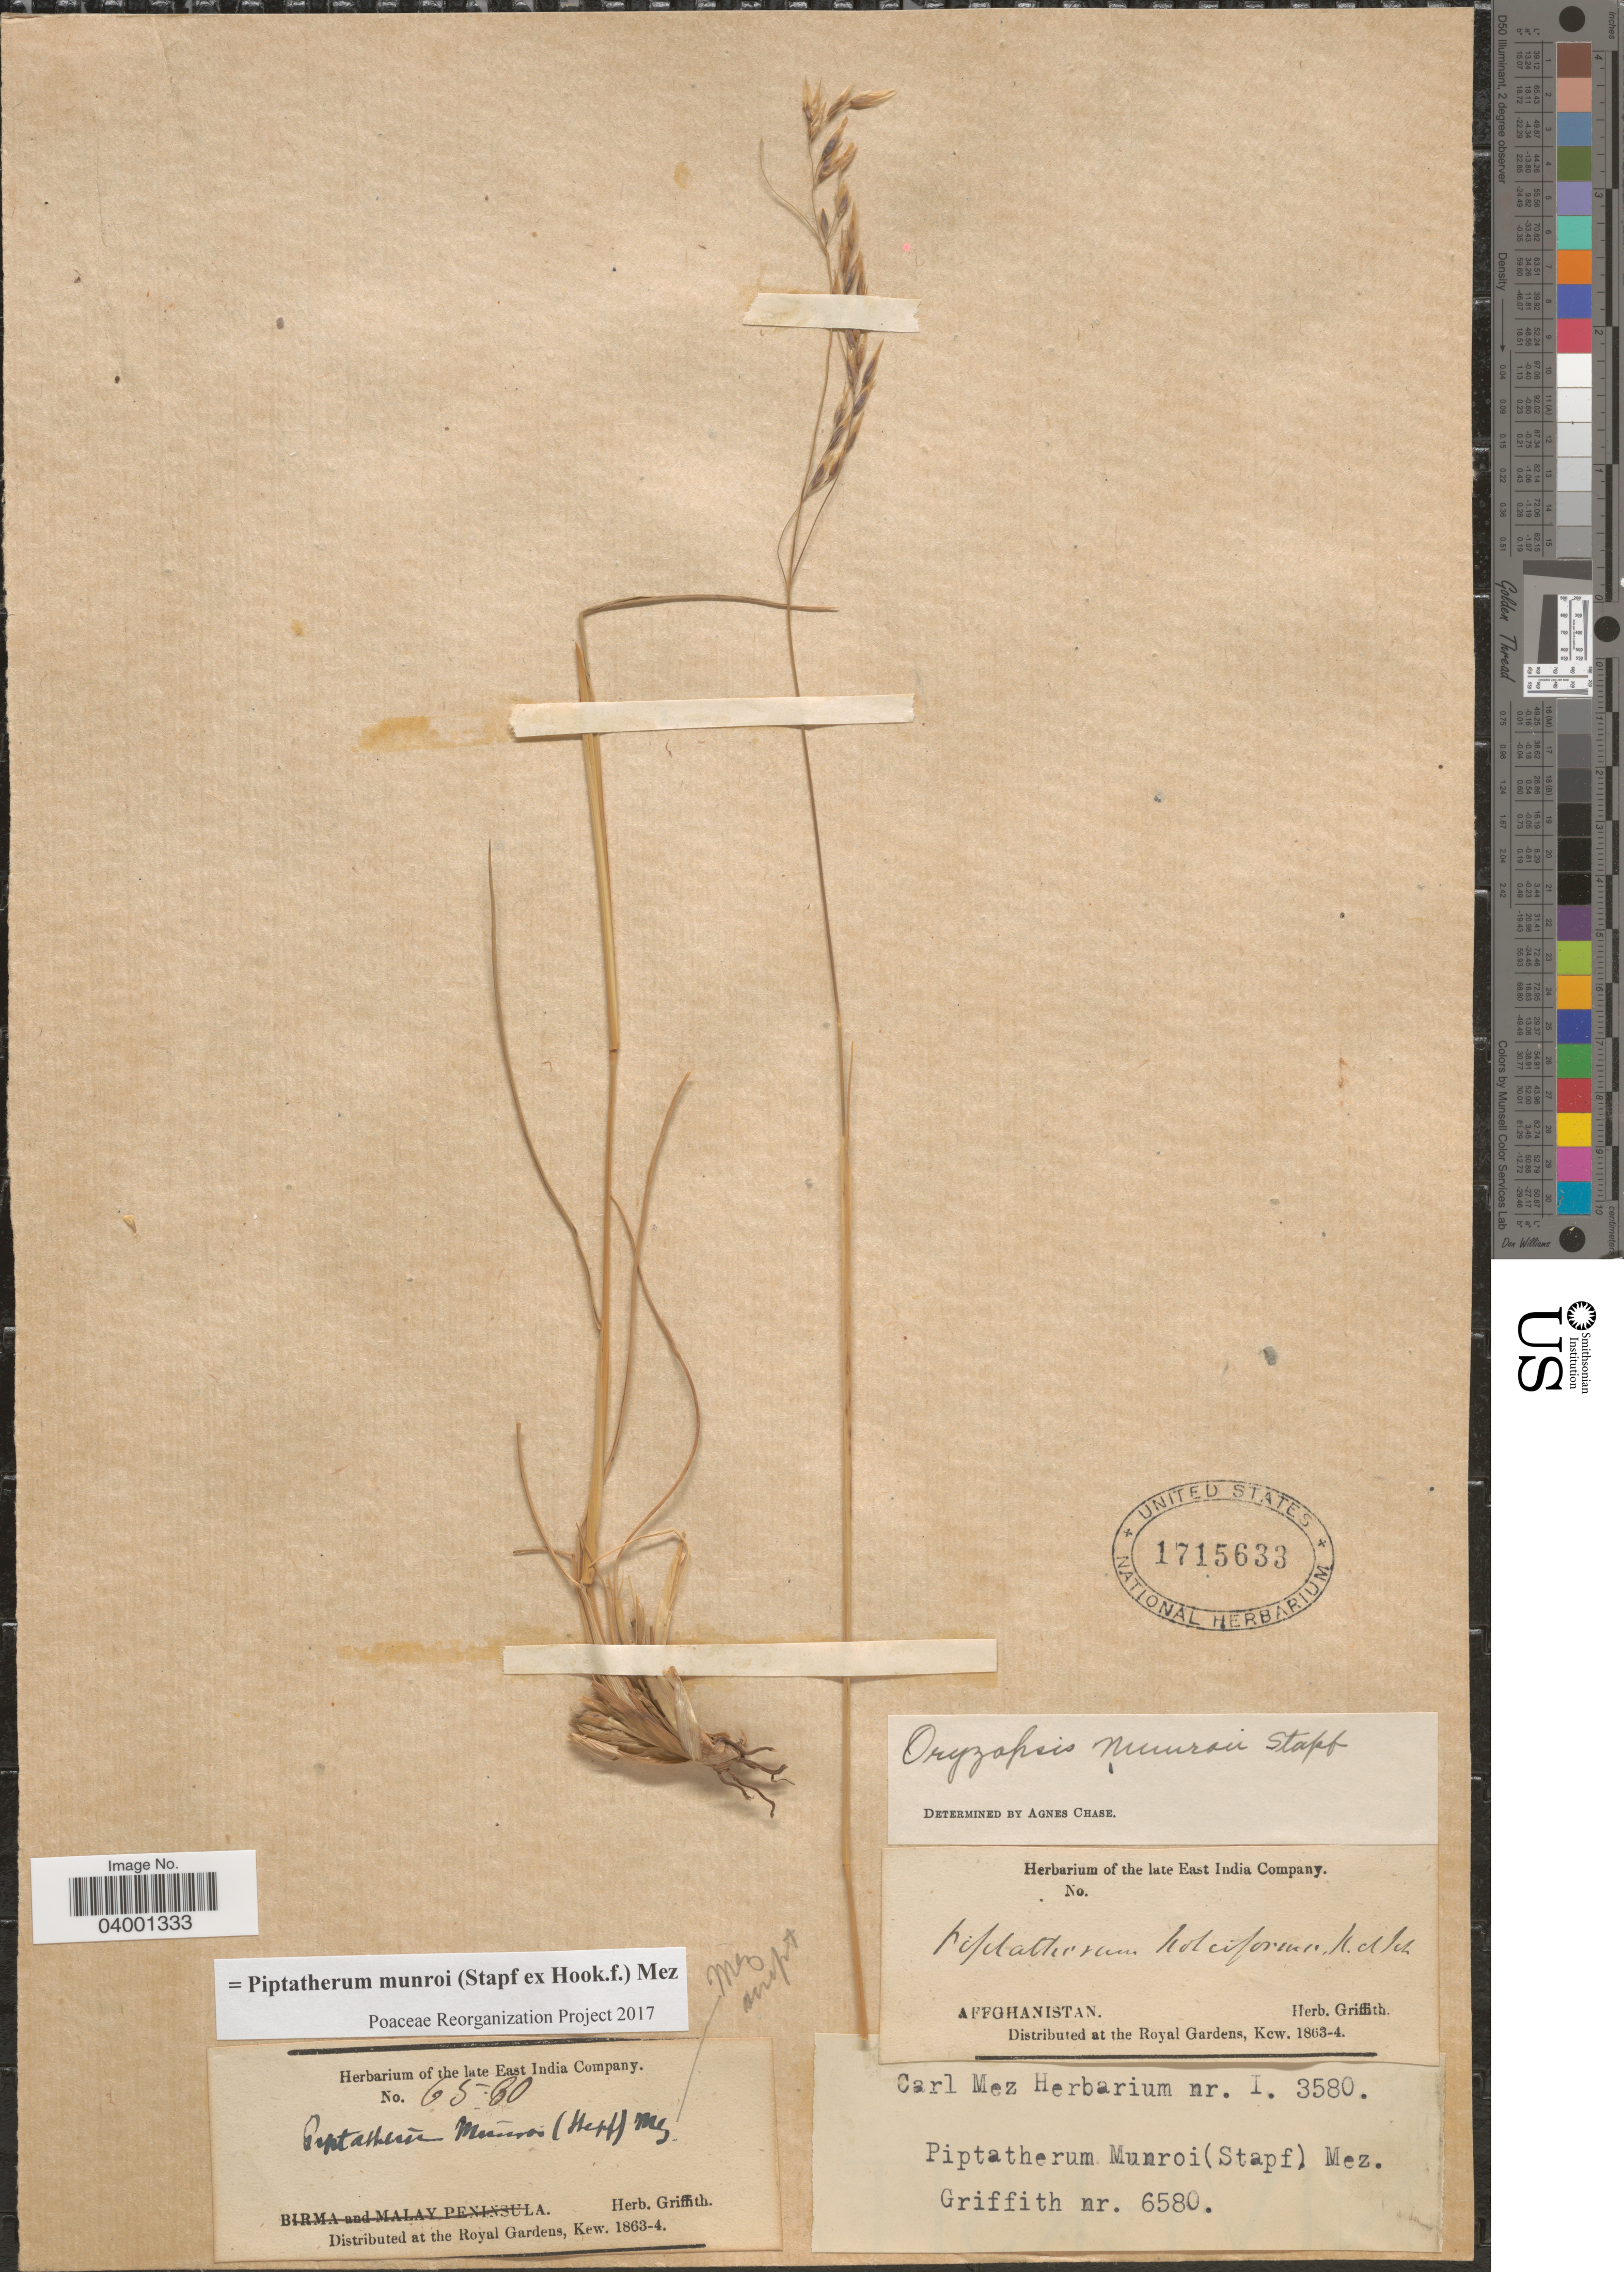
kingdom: Plantae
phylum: Tracheophyta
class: Liliopsida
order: Poales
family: Poaceae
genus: Piptatherum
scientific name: Piptatherum munroi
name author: (Stapf) Mez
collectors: -. Griffith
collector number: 6580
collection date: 1863/1864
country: Afghanistan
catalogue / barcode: US 1715633